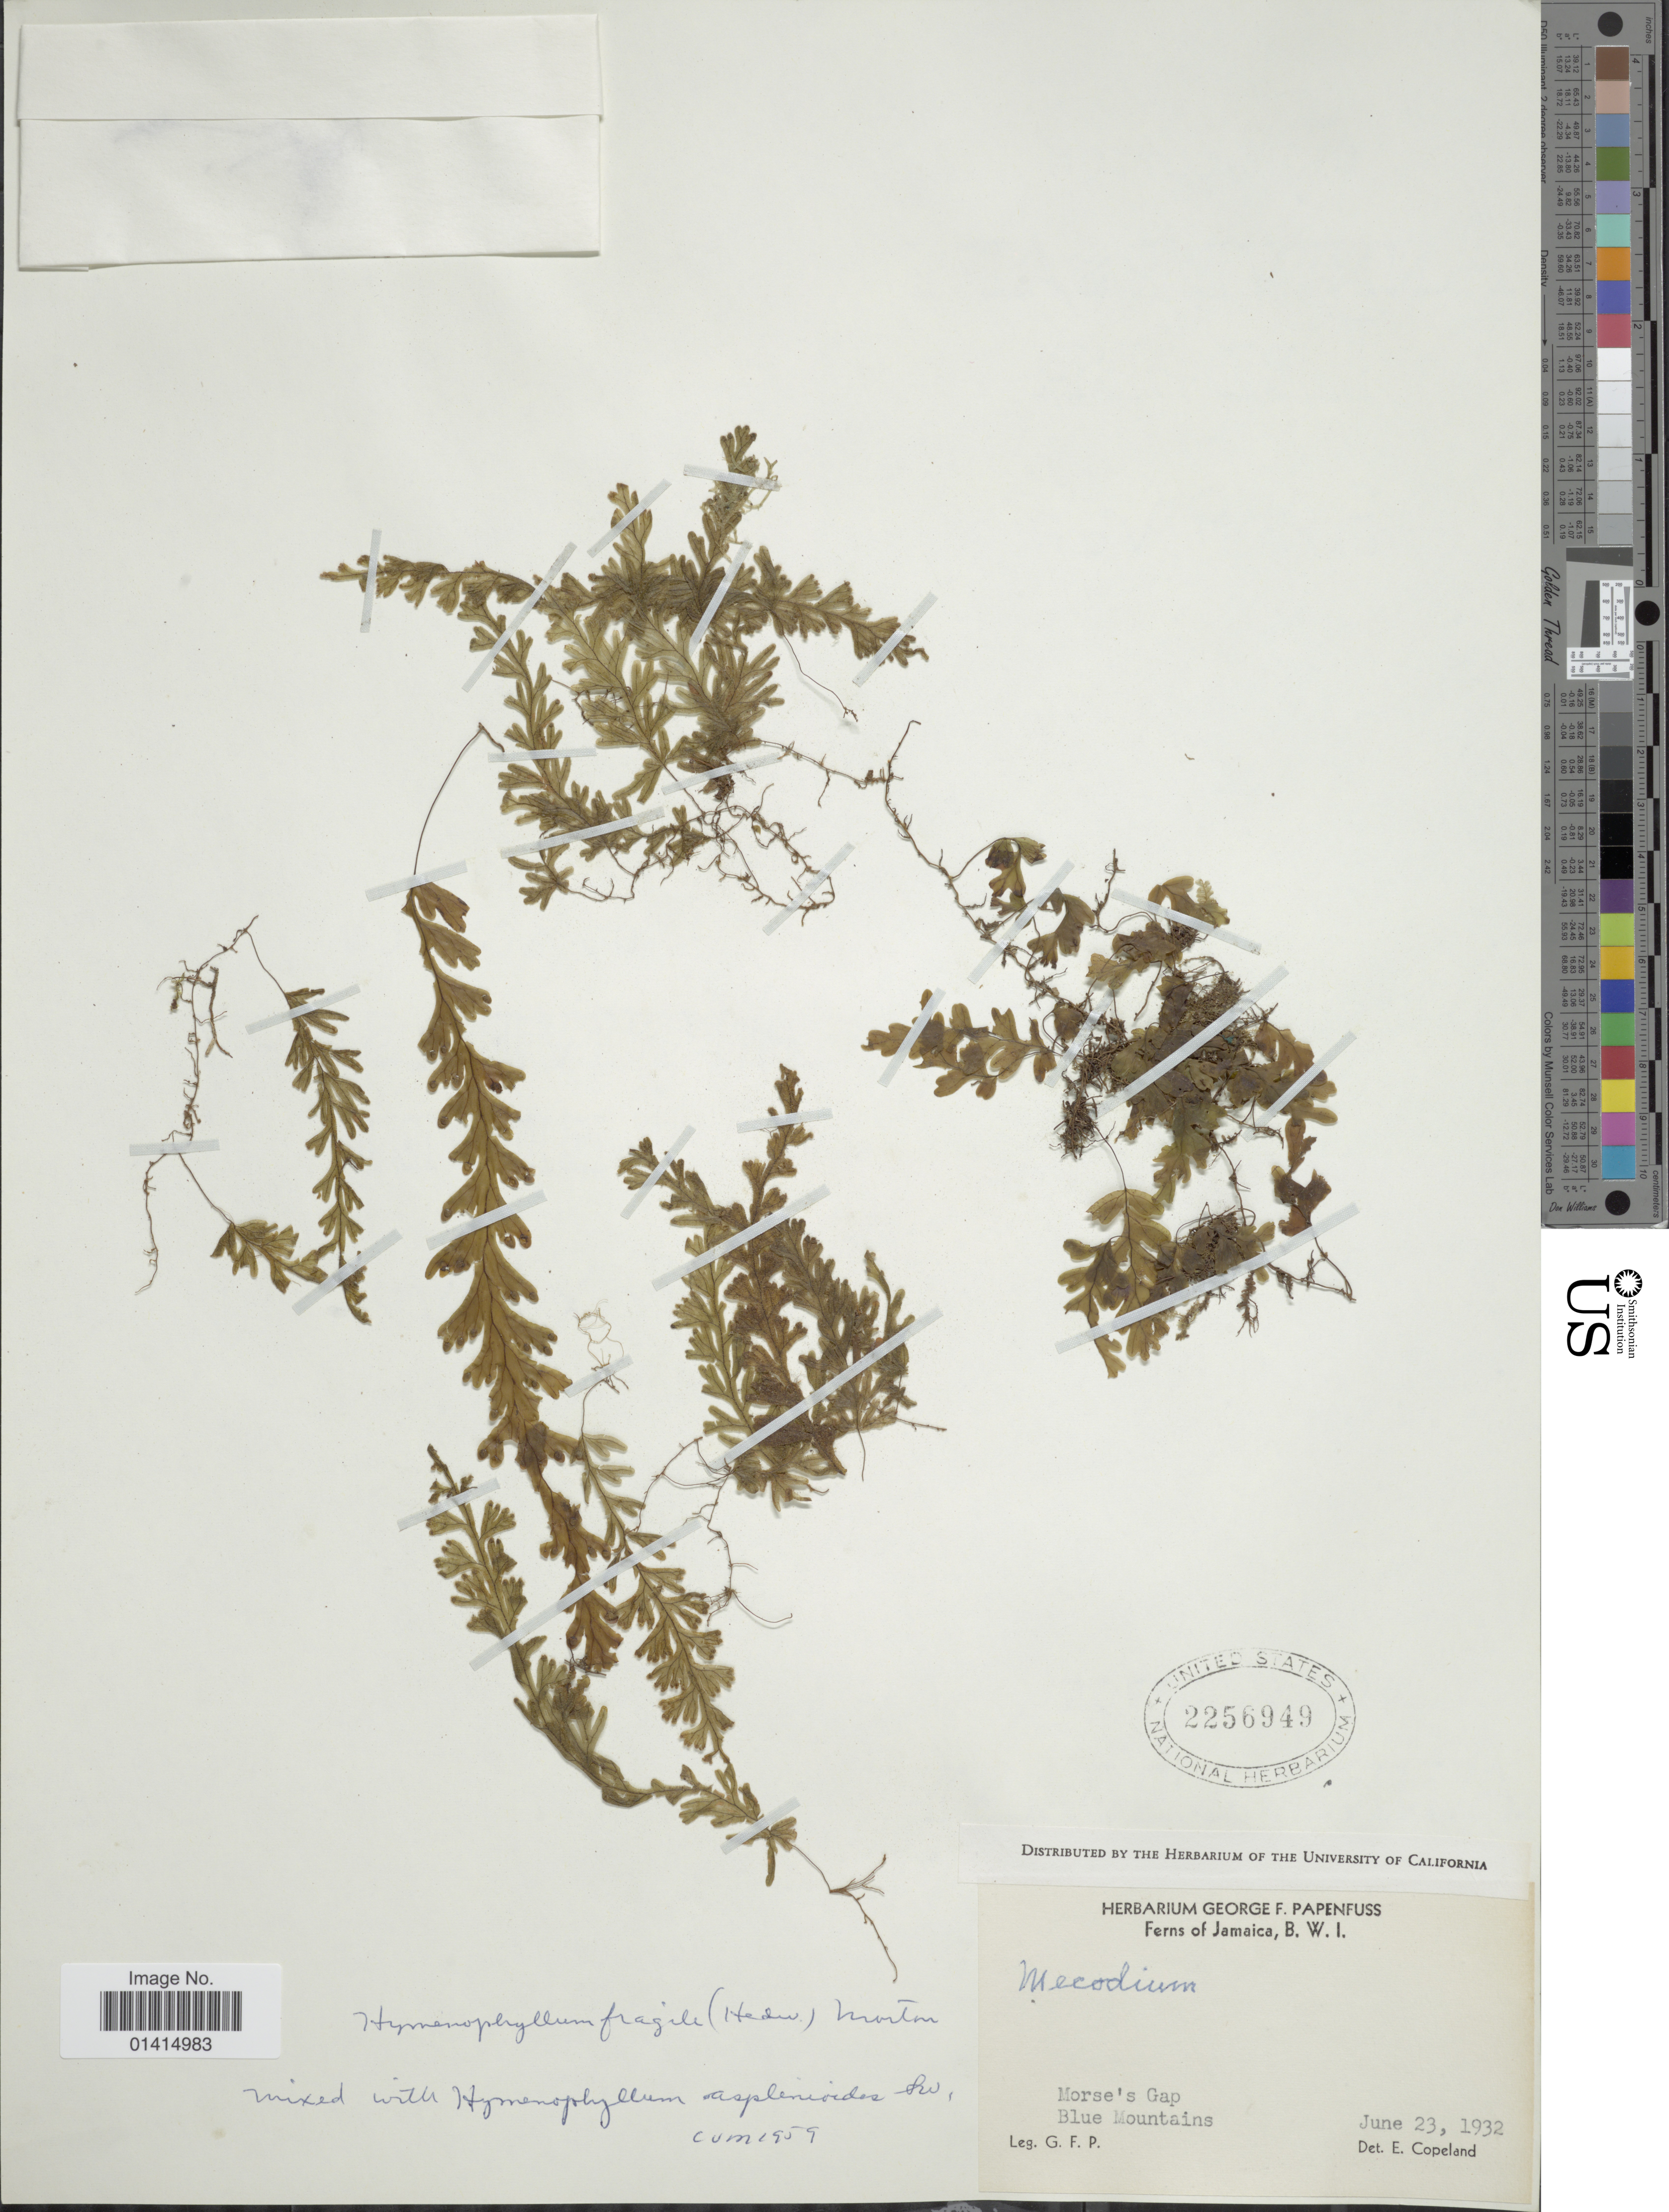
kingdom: Plantae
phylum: Tracheophyta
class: Polypodiopsida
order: Hymenophyllales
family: Hymenophyllaceae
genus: Hymenophyllum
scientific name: Hymenophyllum fragile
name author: (Hedw.) C.V. Morton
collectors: G. Papenfuss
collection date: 1932-06-23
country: Jamaica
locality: Jamaica, B.W.I., Morse's Gap, Blue Mountains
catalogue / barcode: US 2256949